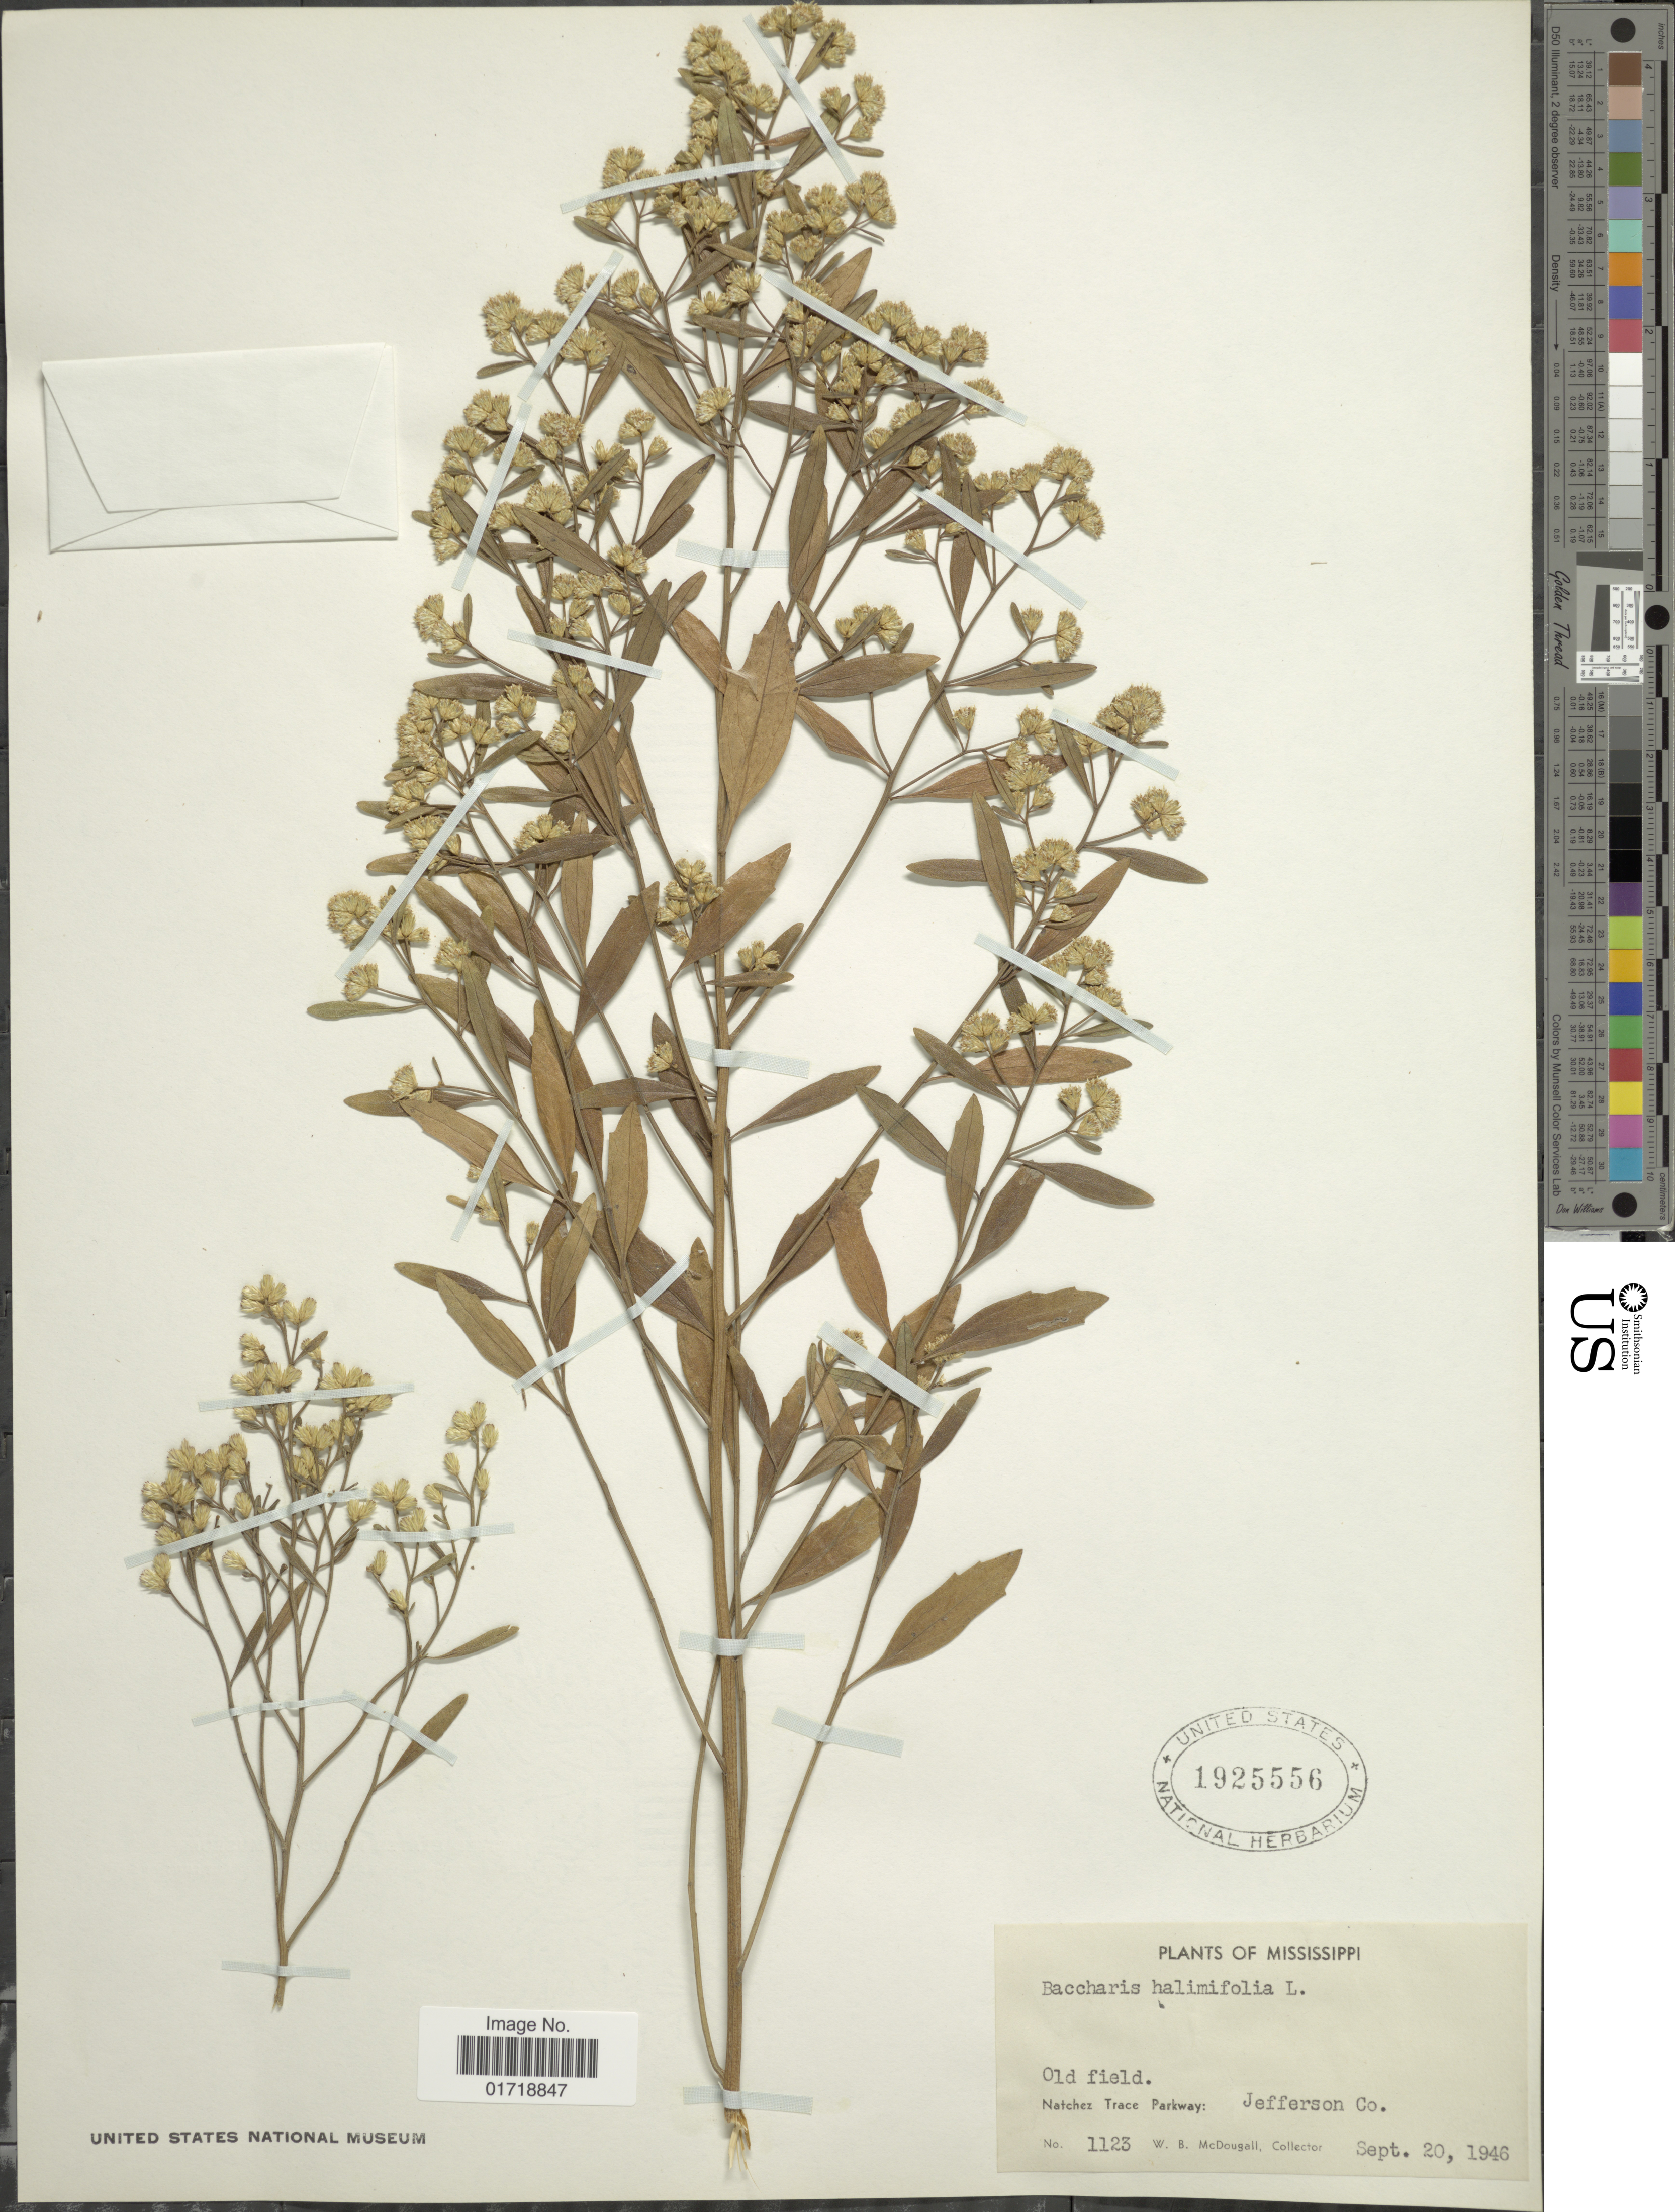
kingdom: Plantae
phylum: Tracheophyta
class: Magnoliopsida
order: Asterales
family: Asteraceae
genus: Baccharis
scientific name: Baccharis halimifolia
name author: L.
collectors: W. B. McDougall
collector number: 1123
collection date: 1946-09-20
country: United States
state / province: Mississippi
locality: Old Field, Natchez Trace Parkway, Jefferson Co.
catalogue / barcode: US 1925556